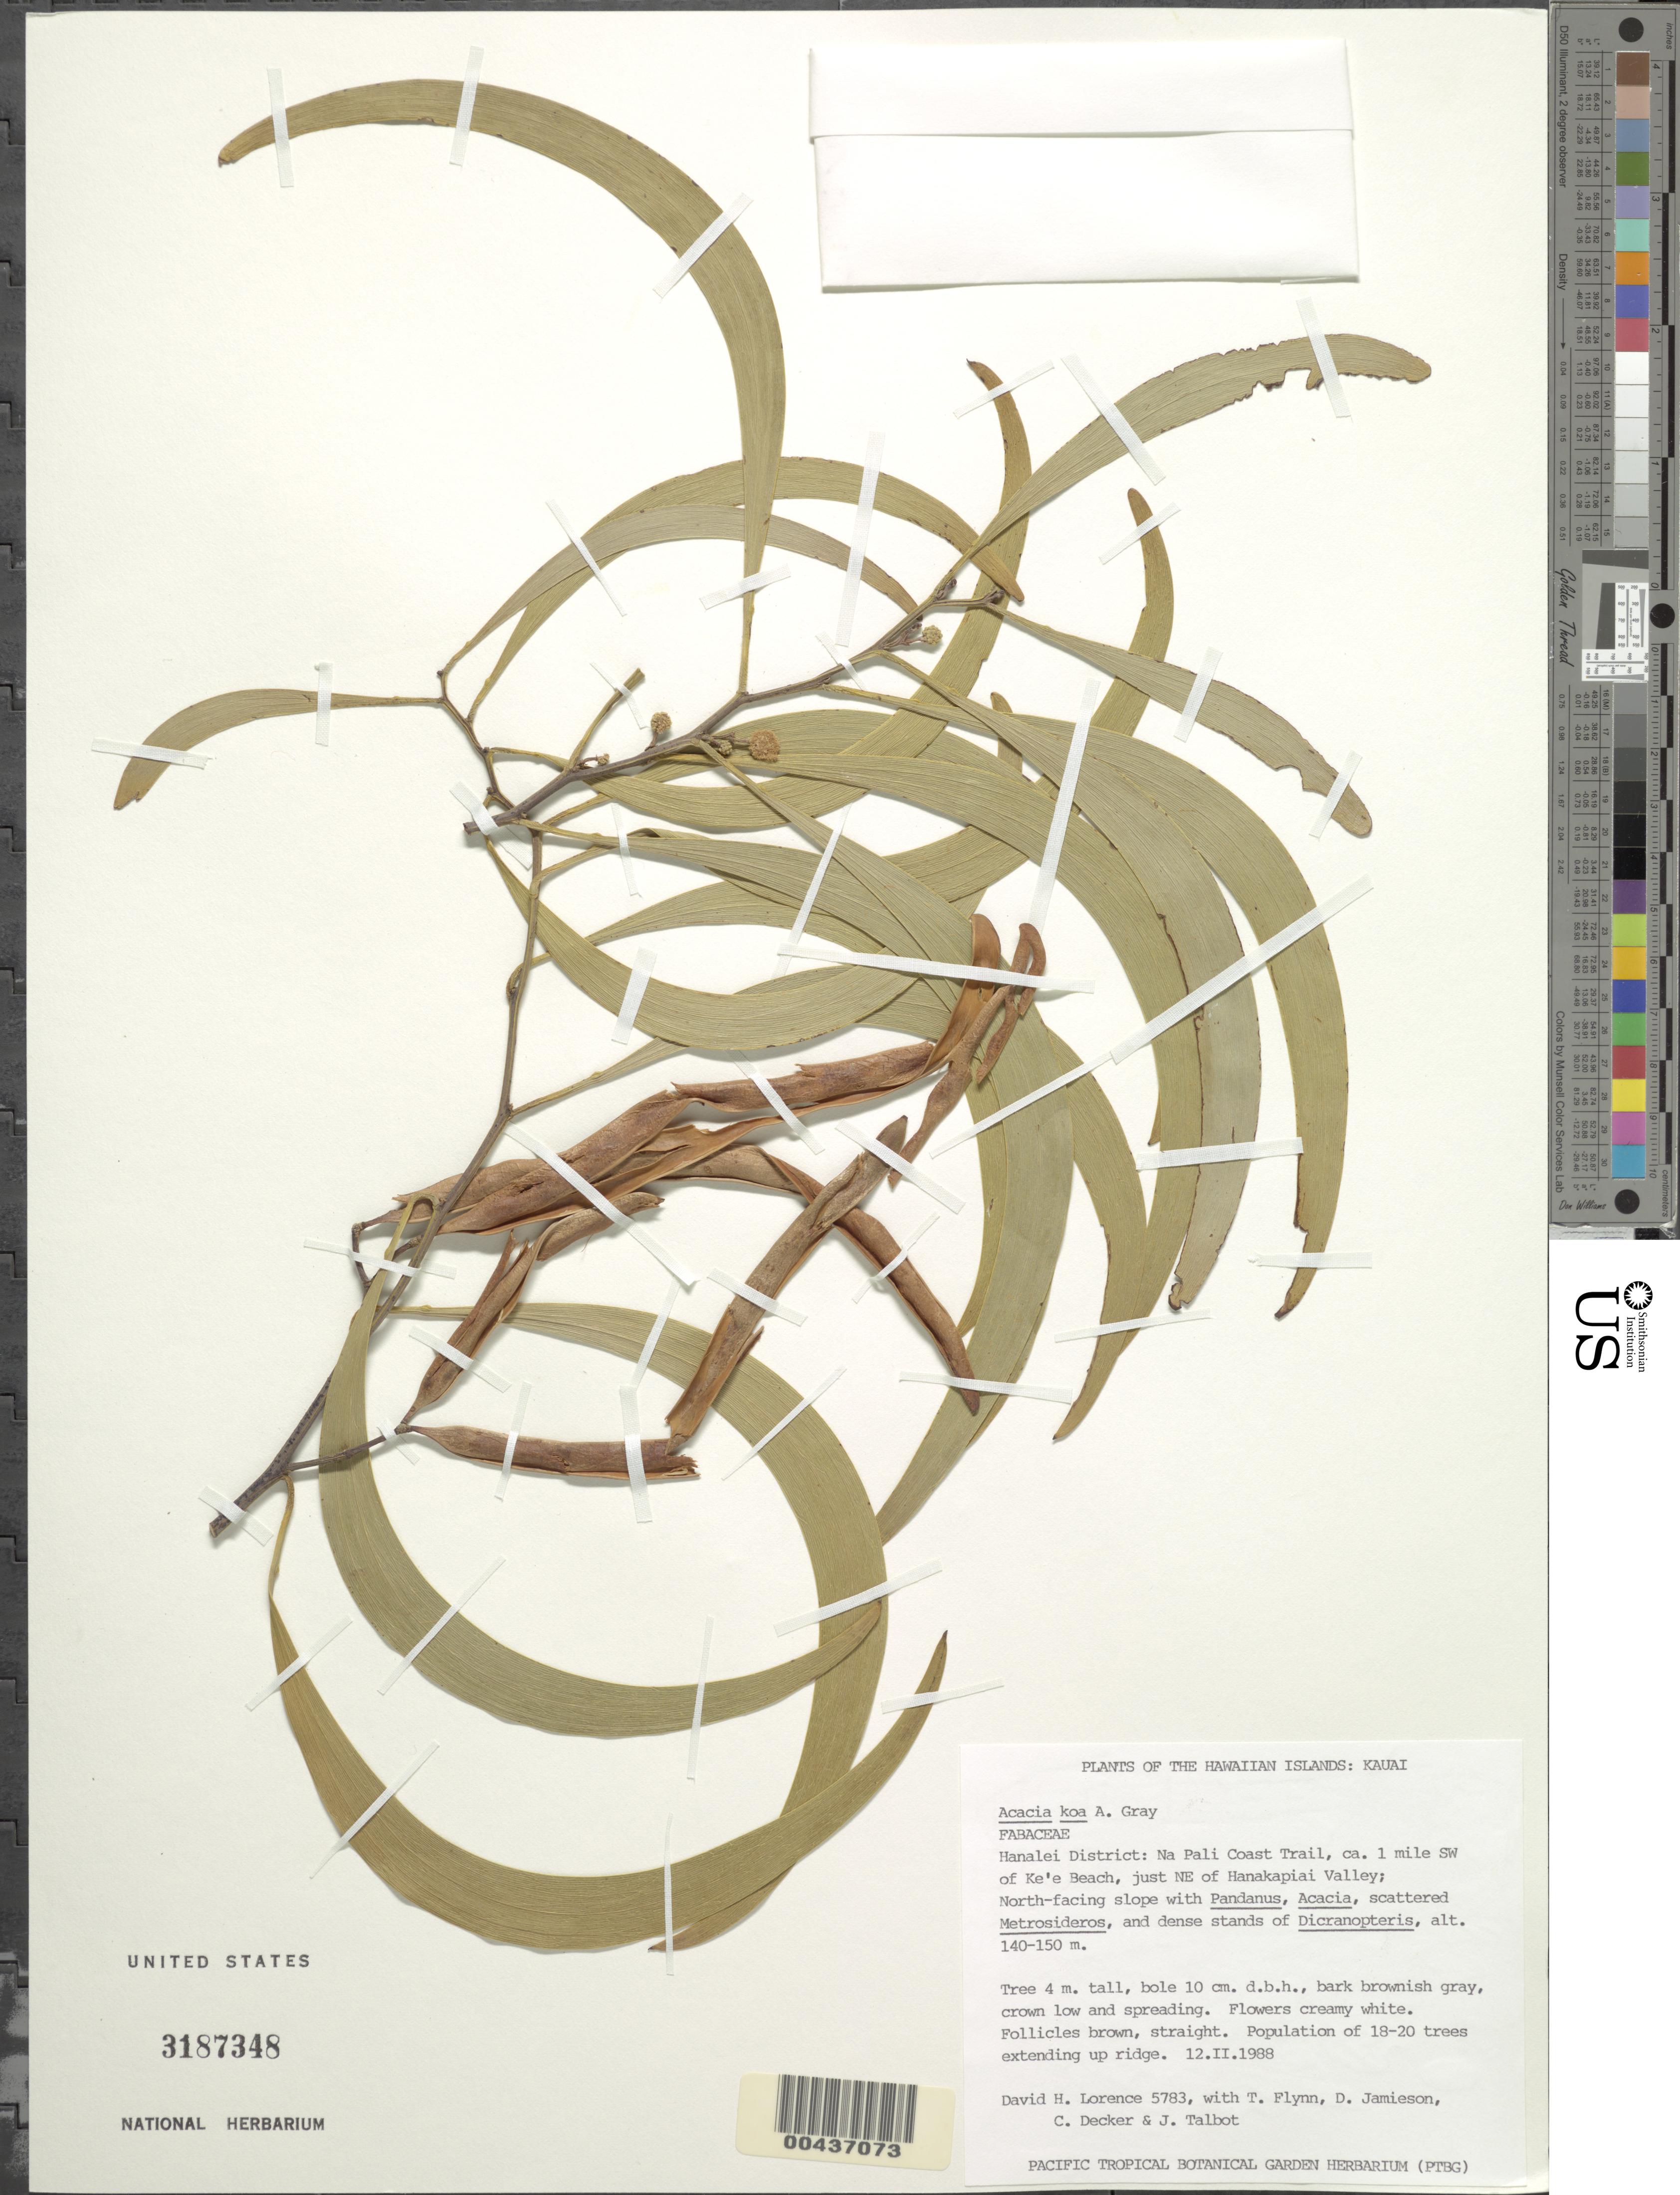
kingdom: Plantae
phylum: Tracheophyta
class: Magnoliopsida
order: Fabales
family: Fabaceae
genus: Acacia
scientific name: Acacia koa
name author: A. Gray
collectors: D. Lorence, T. W. Flynn, D. Jamieson, C. Decker & J. Talbot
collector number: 5783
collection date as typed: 12 Feb 1988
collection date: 1988-02-12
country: United States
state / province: Hawaii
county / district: Kauai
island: Kaua'i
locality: Kauai, Hanalei District, Na Pali Coast Trail, about 1 mi SW of Ke'e Beach, just NE of Hanakapiai Valley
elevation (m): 140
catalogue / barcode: US 3187348